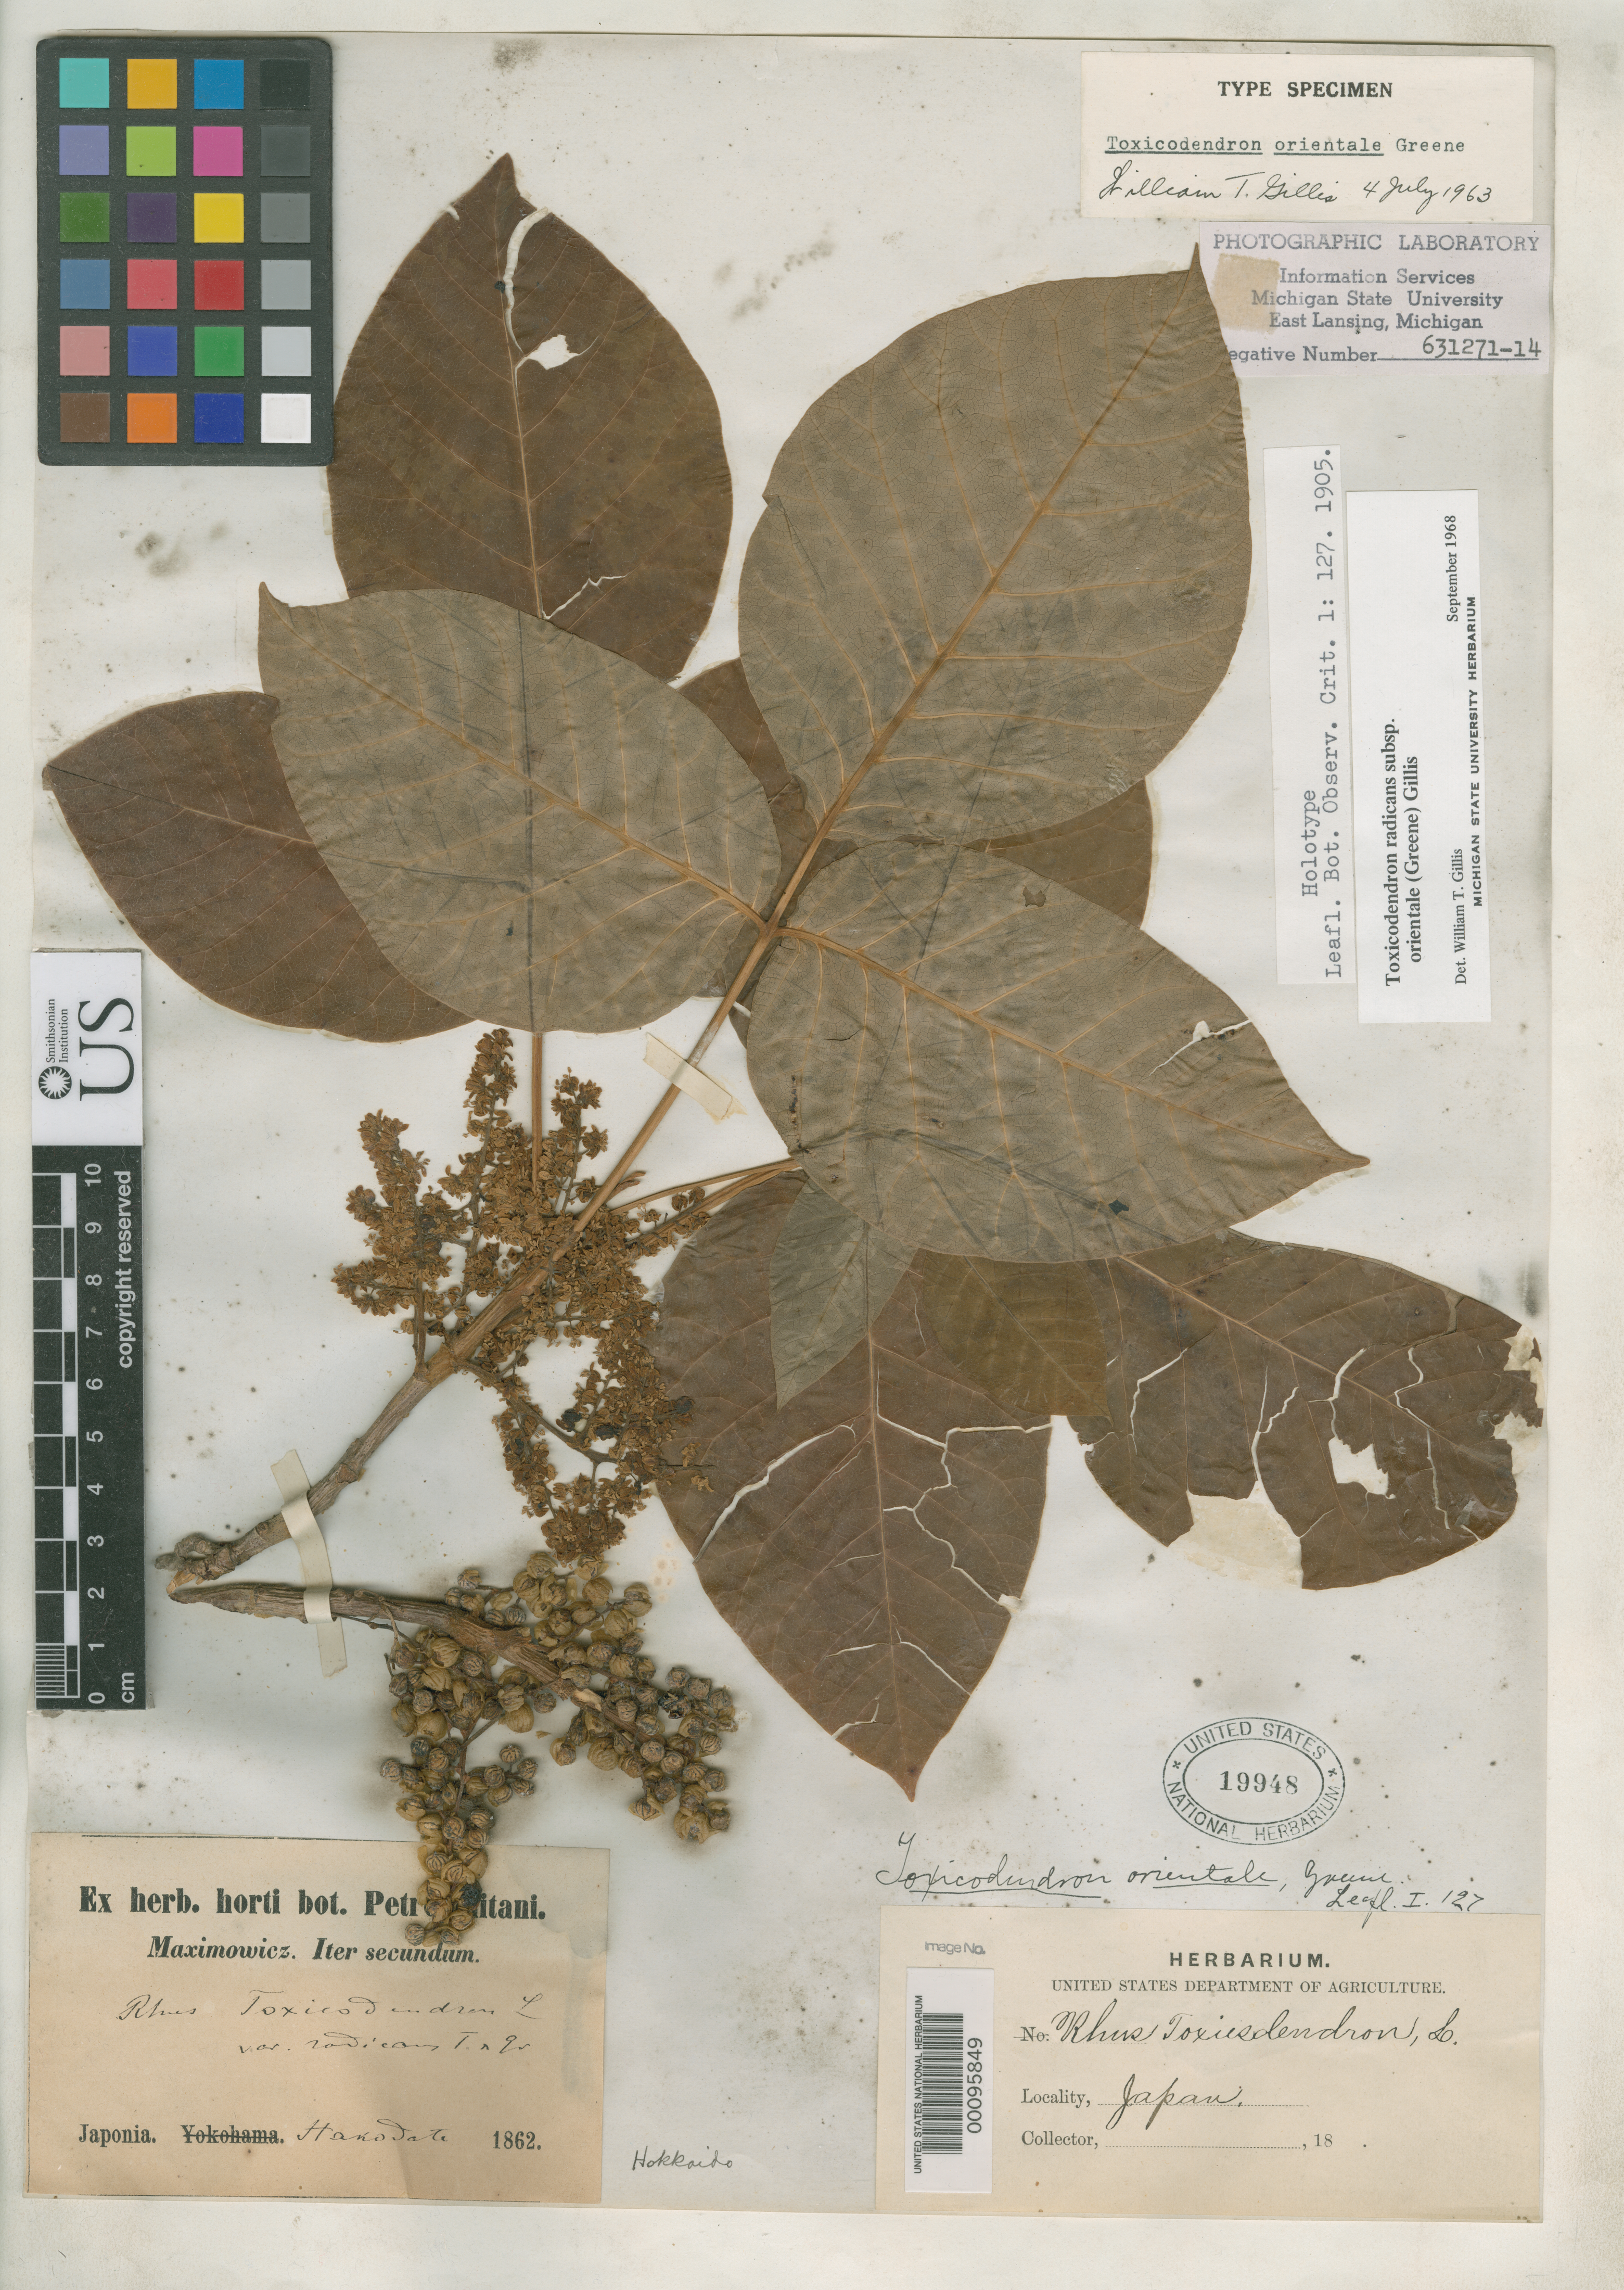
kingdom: Plantae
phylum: Tracheophyta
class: Magnoliopsida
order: Sapindales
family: Anacardiaceae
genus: Toxicodendron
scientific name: Toxicodendron orientale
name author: Greene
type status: Holotype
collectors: C. J. Maximowicz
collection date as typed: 1862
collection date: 1862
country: Japan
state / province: Hokkaido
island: Hokkaido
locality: Hakodate.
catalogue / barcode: US 19948